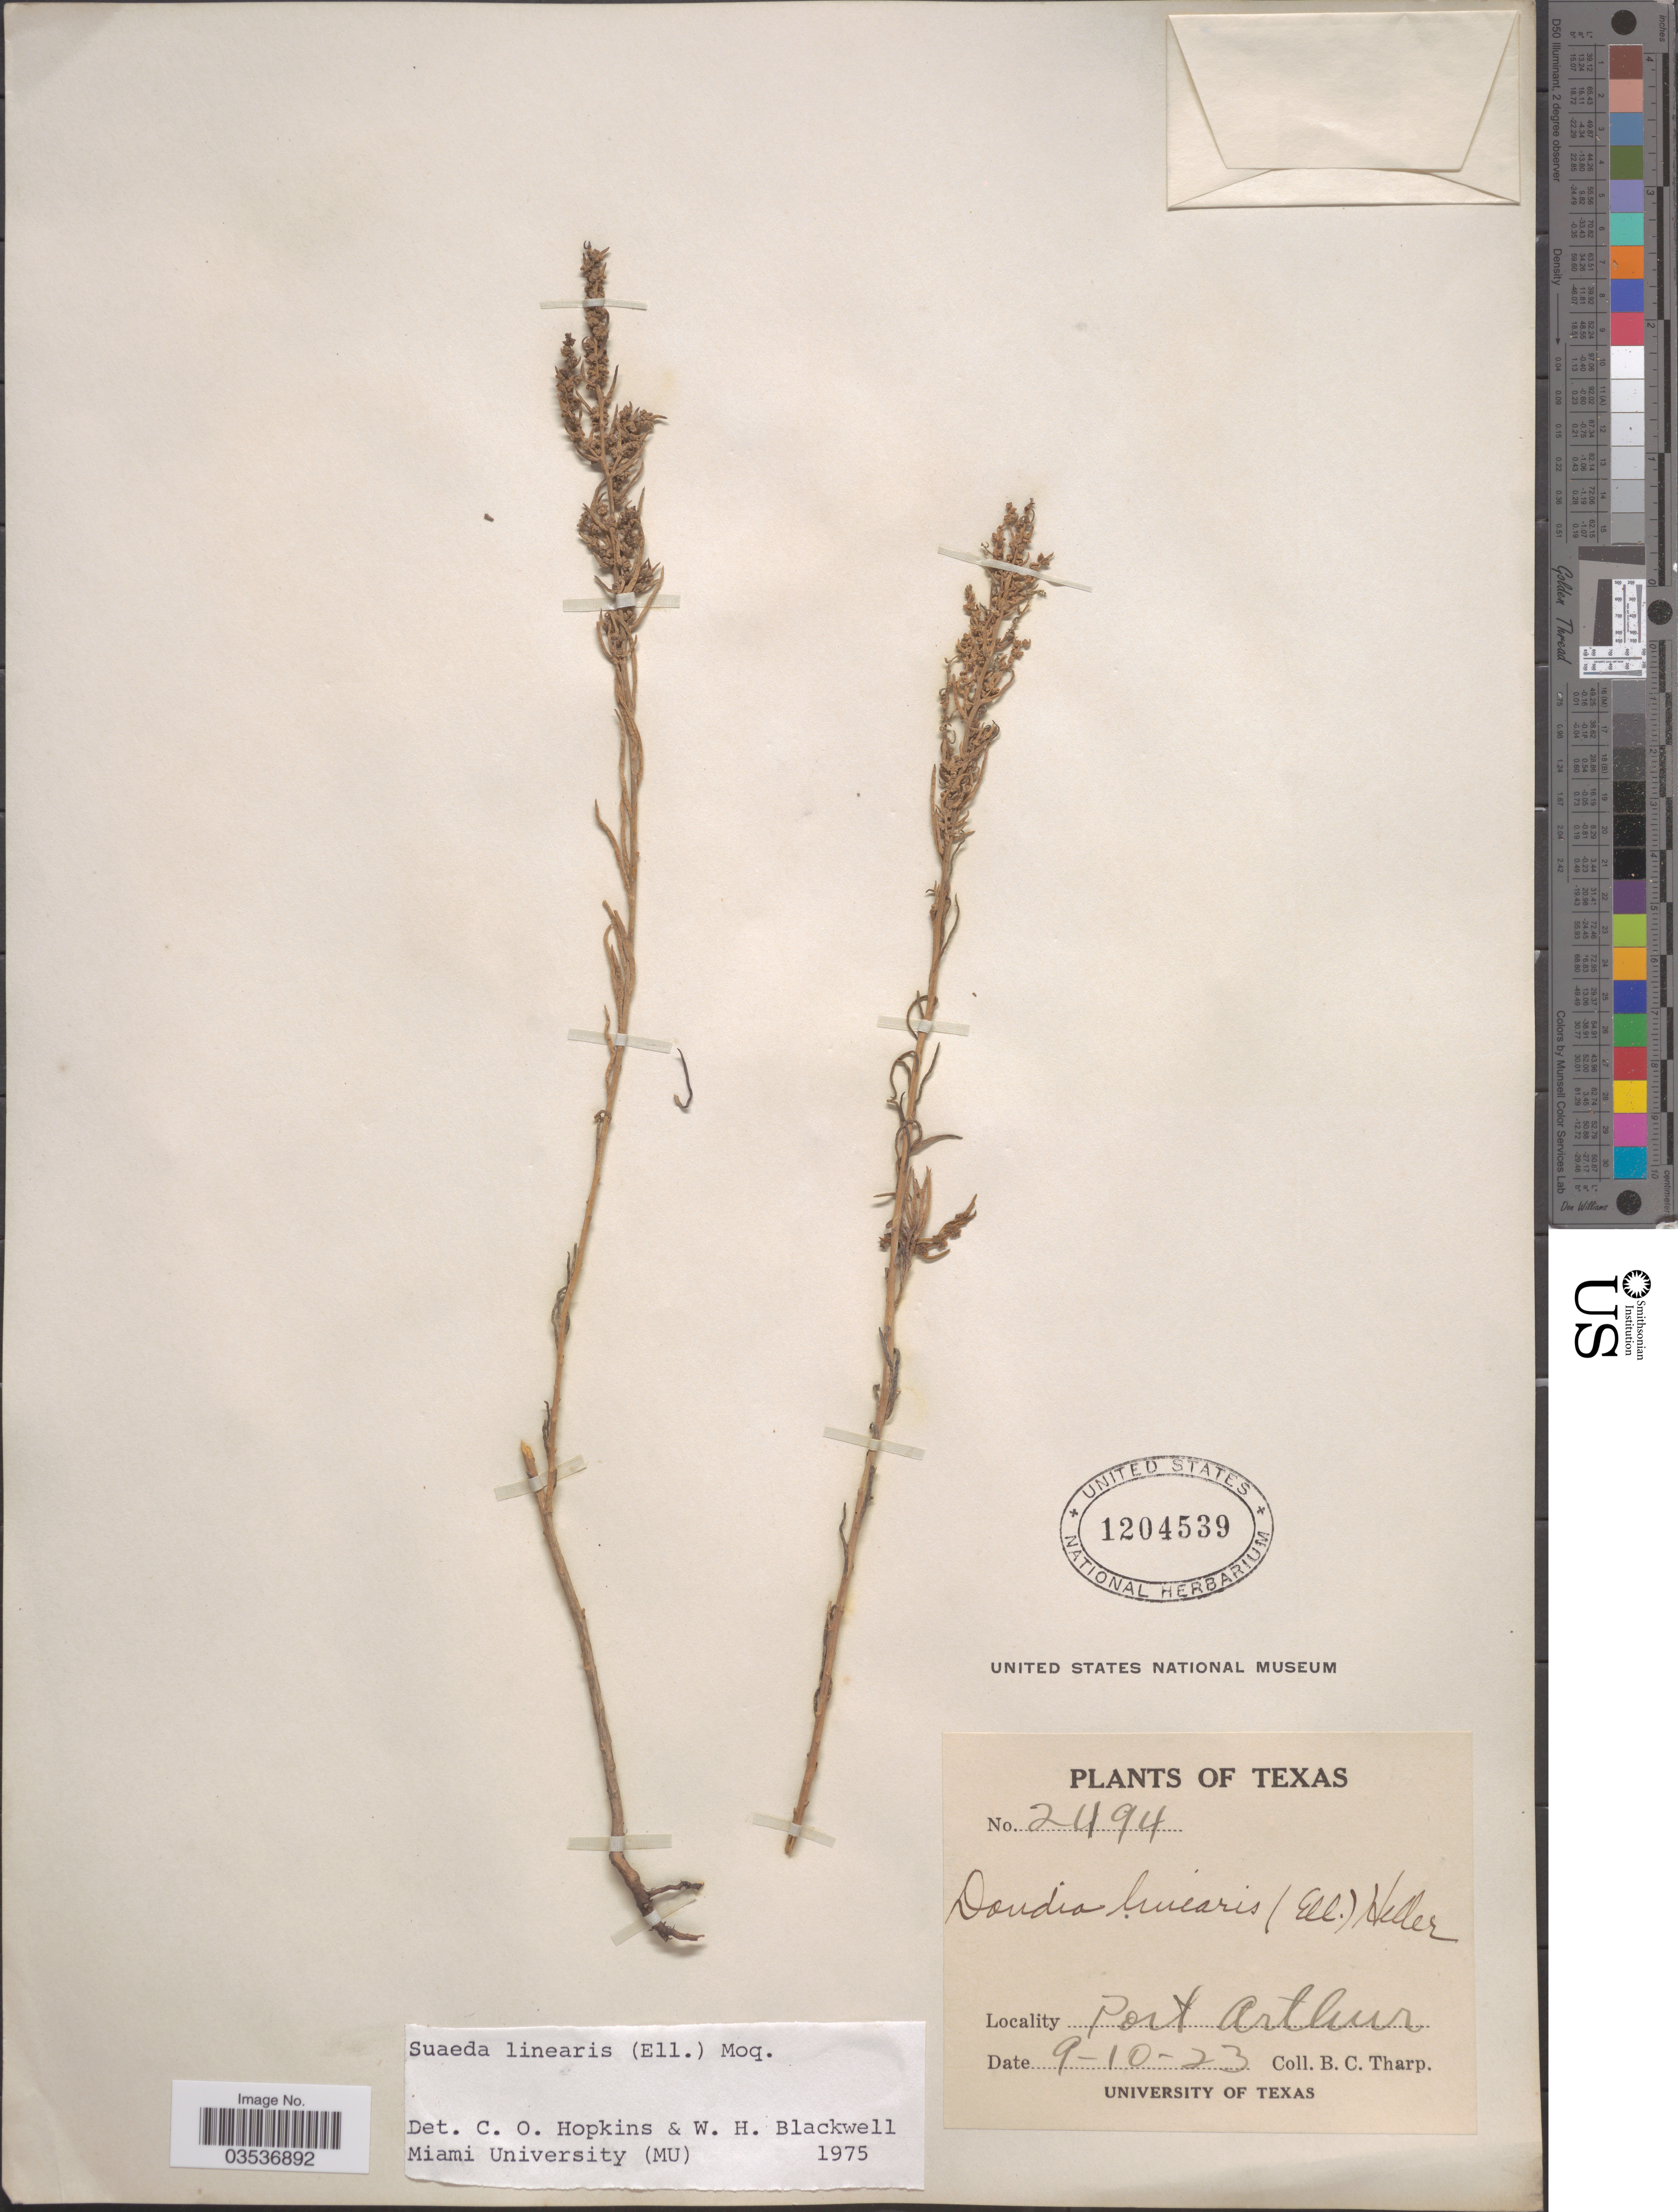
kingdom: Plantae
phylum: Tracheophyta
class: Magnoliopsida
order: Caryophyllales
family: Amaranthaceae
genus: Dondia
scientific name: Dondia linearis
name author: (Elliott) A. Heller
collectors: B. C. Tharp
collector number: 2494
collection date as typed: Transcribed d/m/y: 10/9/23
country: United States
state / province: Texas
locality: Port Arthur.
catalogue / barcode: US 1204539